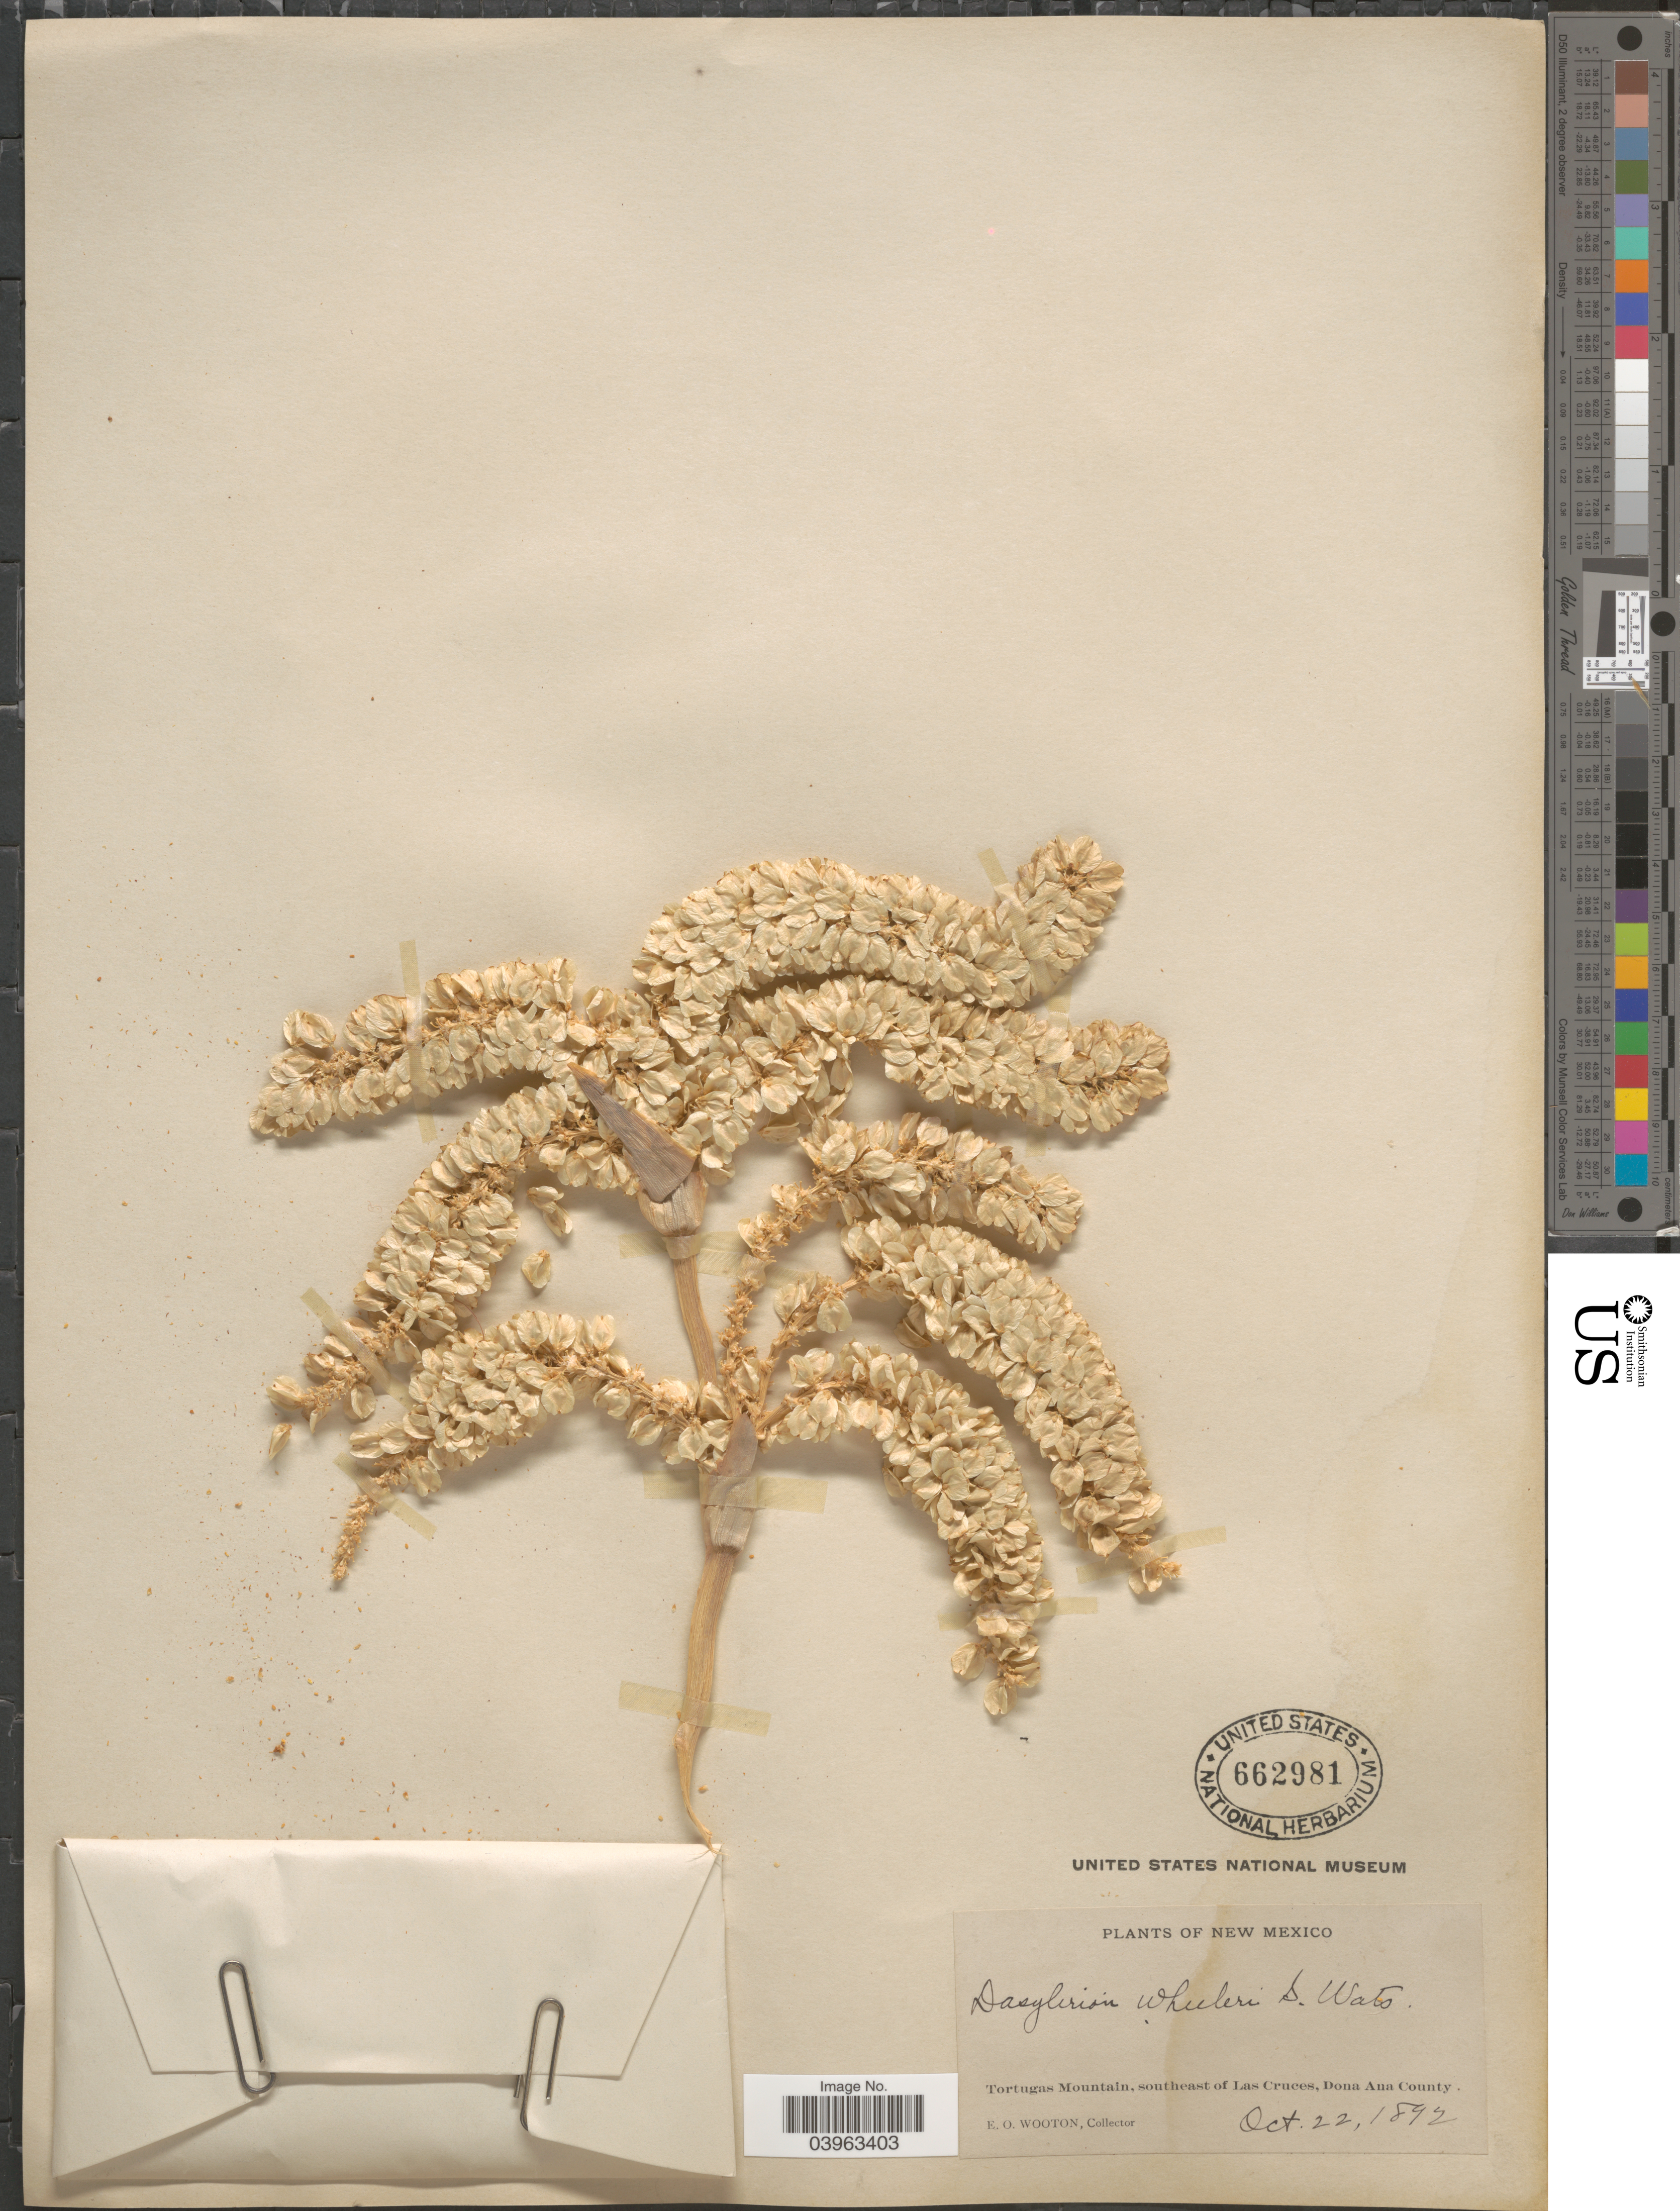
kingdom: Plantae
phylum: Tracheophyta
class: Liliopsida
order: Asparagales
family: Asparagaceae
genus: Dasylirion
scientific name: Dasylirion wheeleri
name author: S. Watson ex Rothr.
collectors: E. O. Wooton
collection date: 1892-10-22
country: United States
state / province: New Mexico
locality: Tortugas Mountain, southeast of Las Cruces, Dona Ana County.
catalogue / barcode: US 662981